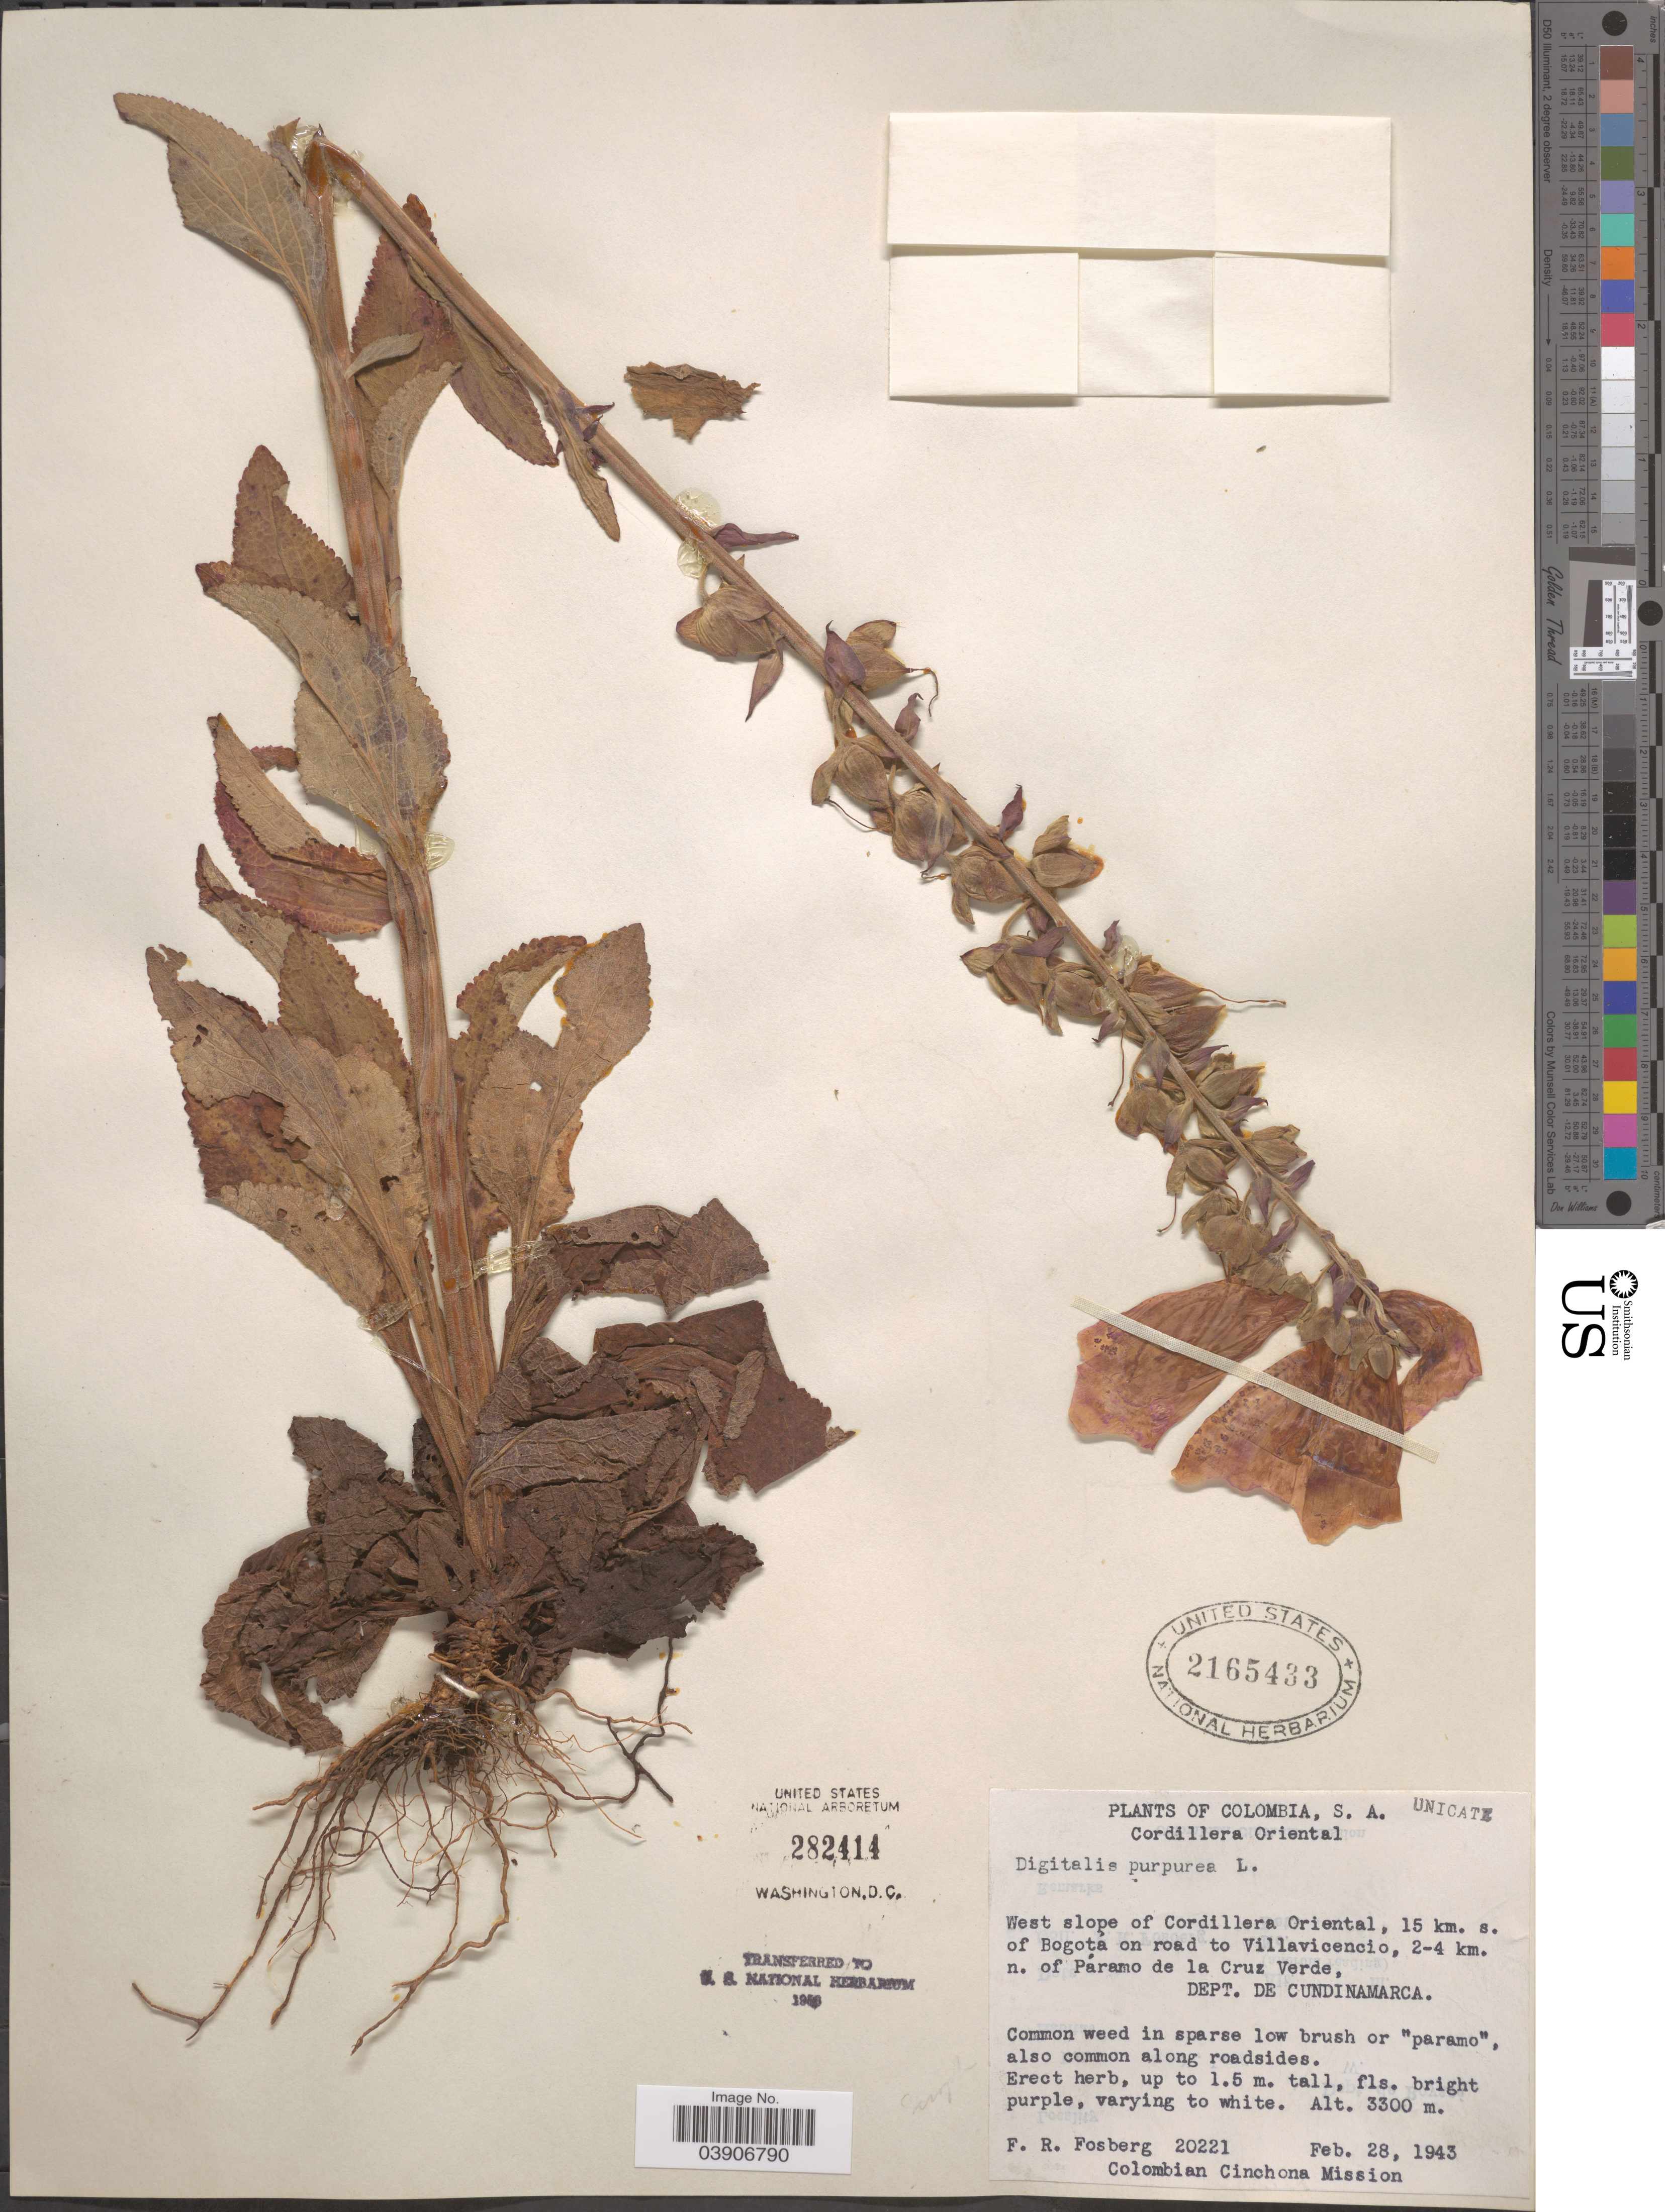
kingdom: Plantae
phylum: Tracheophyta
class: Magnoliopsida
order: Lamiales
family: Plantaginaceae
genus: Digitalis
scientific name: Digitalis purpurea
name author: L.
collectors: F. R. Fosberg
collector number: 20221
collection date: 1943-02-28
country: Colombia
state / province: Cundinamarca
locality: Cordillera Oriental. West slope of Cordillera Oriental, 15 km. s. of Bogotá on road to Villavicencio, 2-4 km. n. of Páramo de la Cruz Verde. Dept. De Cundinamarca.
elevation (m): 3300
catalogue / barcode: US 2165433